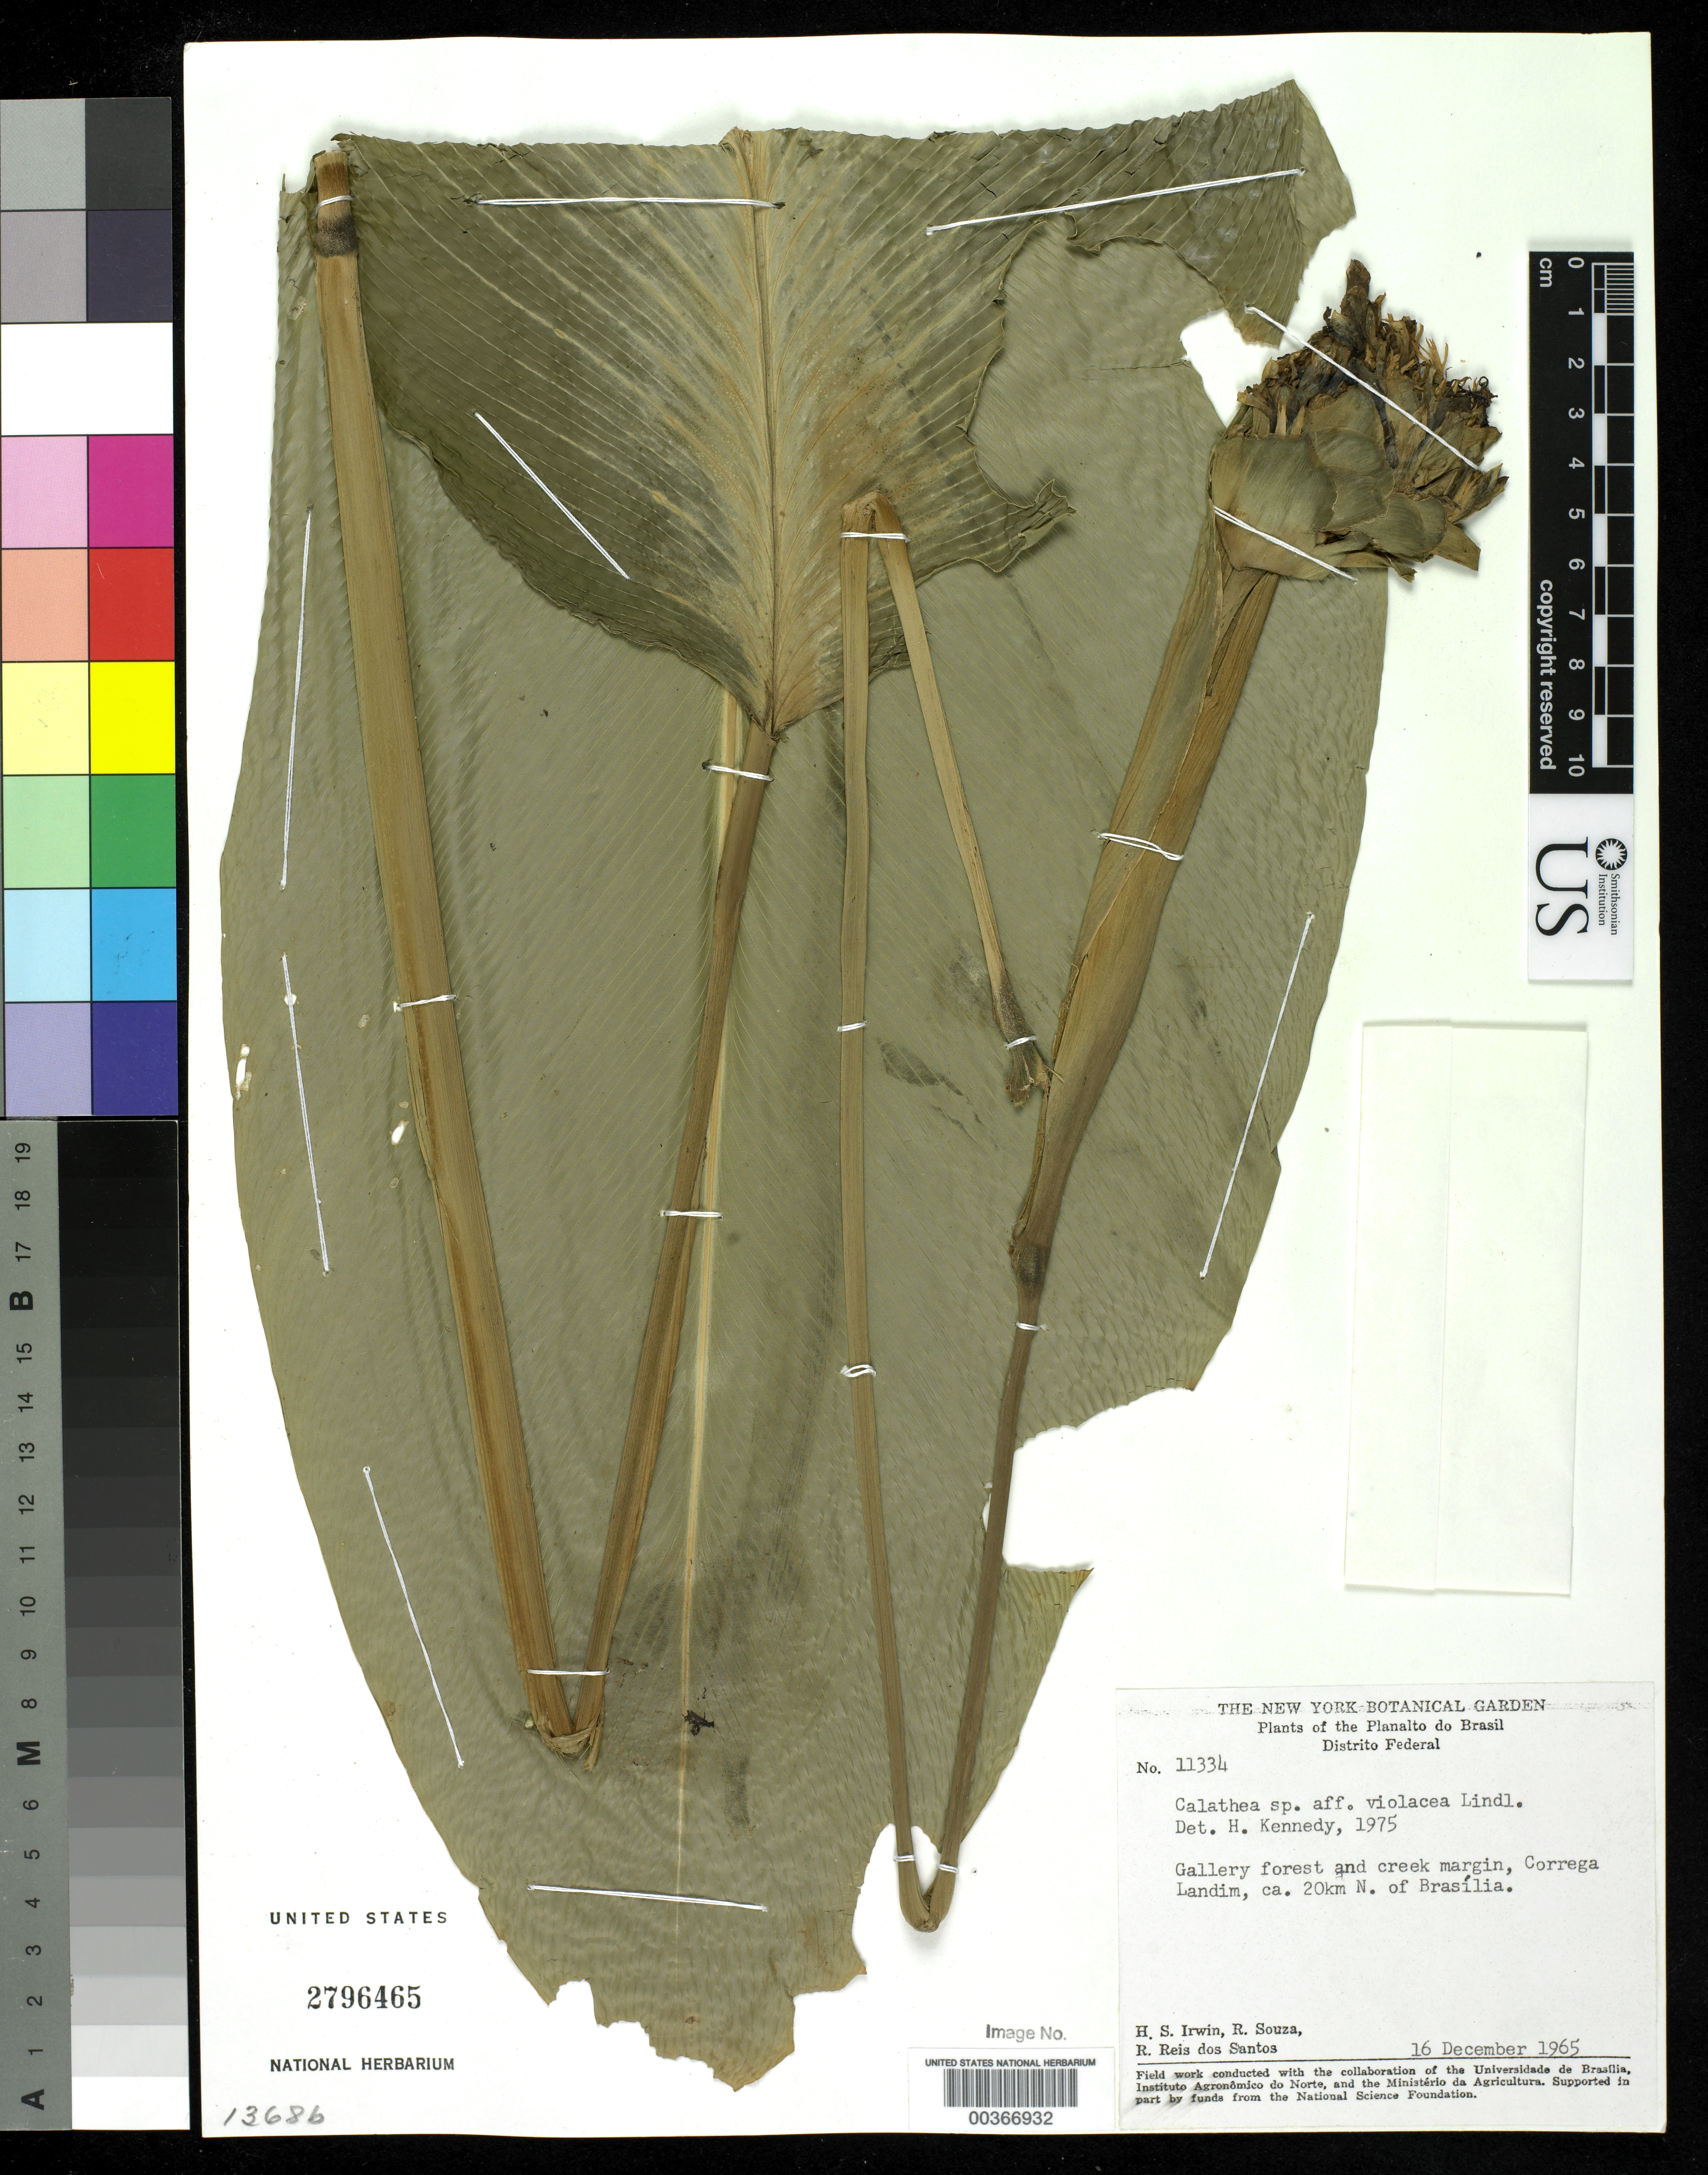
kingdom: Plantae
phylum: Tracheophyta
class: Liliopsida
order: Zingiberales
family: Marantaceae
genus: Goeppertia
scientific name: Goeppertia eichleri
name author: (Petersen) Borchs. & S. Suárez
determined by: Strong, Mark T., (BOT), Smithsonian Institution - National Museum of Natural History (UNITED STATES)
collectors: H. Irwin, R. Souza & R. G. P. Santos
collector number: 11334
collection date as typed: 16 Dec 1965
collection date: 1965-12-16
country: Brazil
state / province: Distrito Federal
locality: Plants of planalto do brasil, correga landim, ca. 20 km n. of brasilia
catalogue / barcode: US 2796465